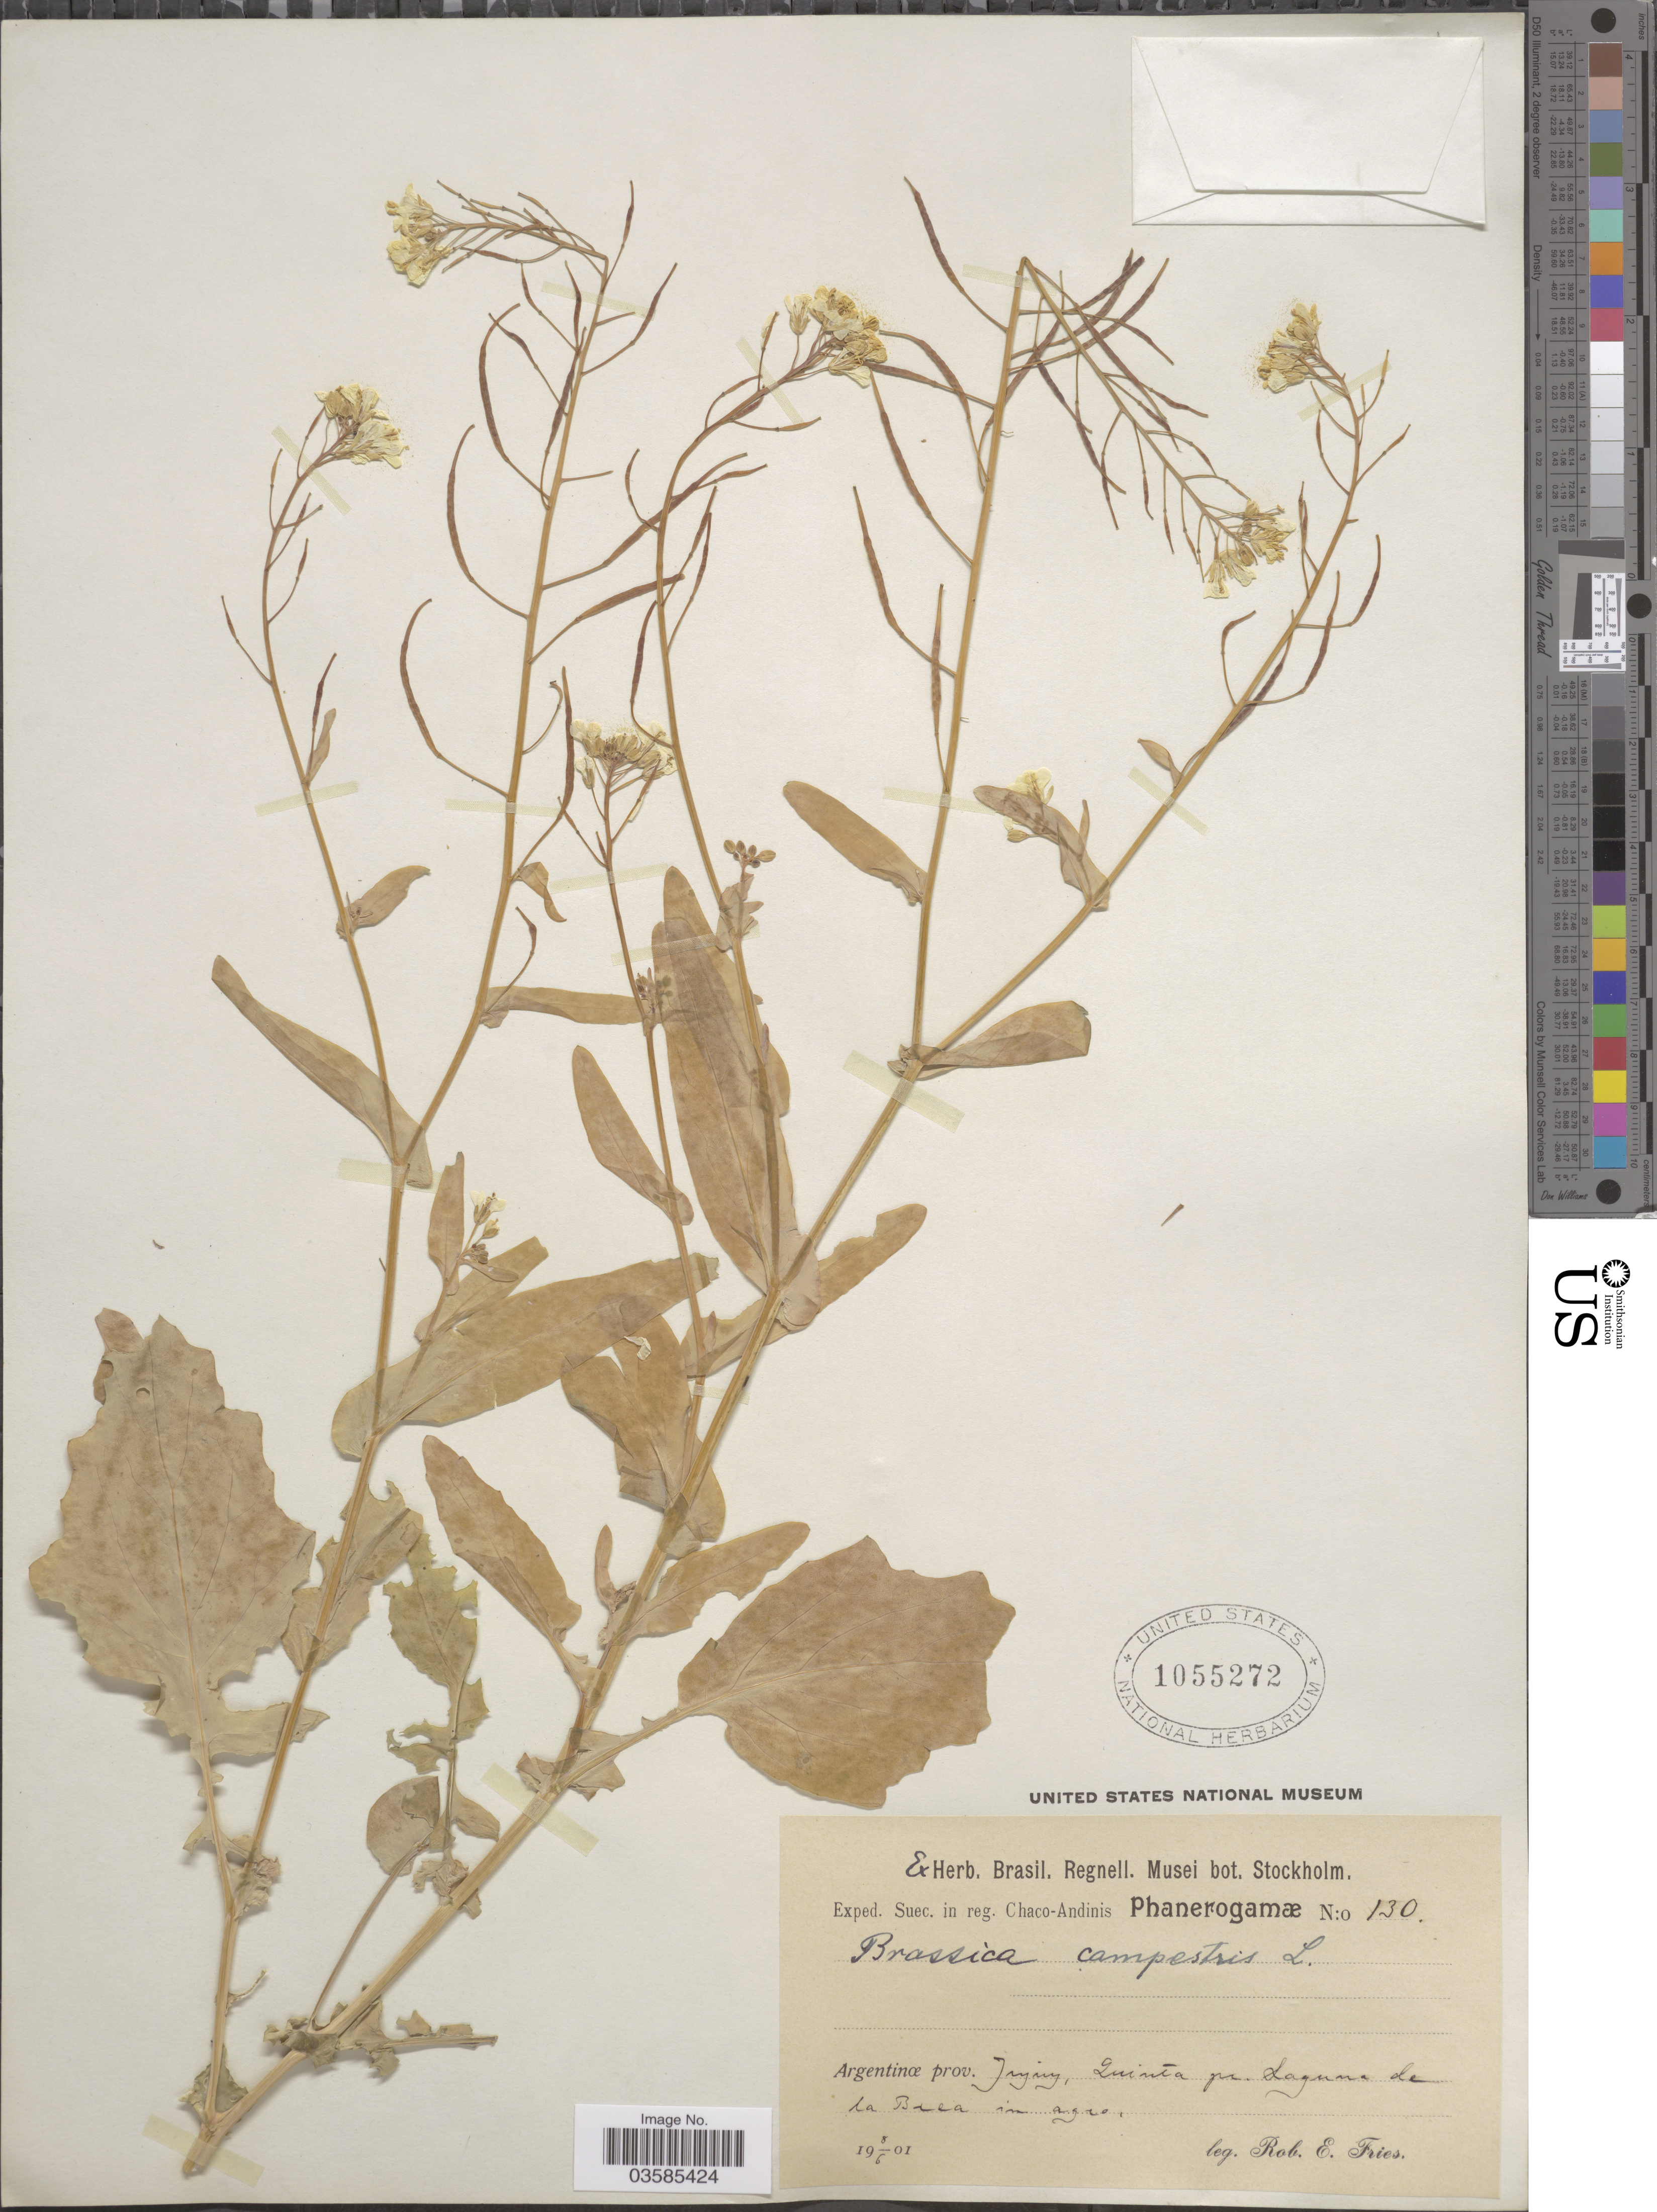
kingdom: Plantae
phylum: Tracheophyta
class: Magnoliopsida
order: Brassicales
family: Brassicaceae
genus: Brassica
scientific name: Brassica campestris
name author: L.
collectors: R. E. Fries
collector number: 130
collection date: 1901-06-08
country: Argentina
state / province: Jujuy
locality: Quinta pr. Laguna de la Brea in agro.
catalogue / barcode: US 1055272